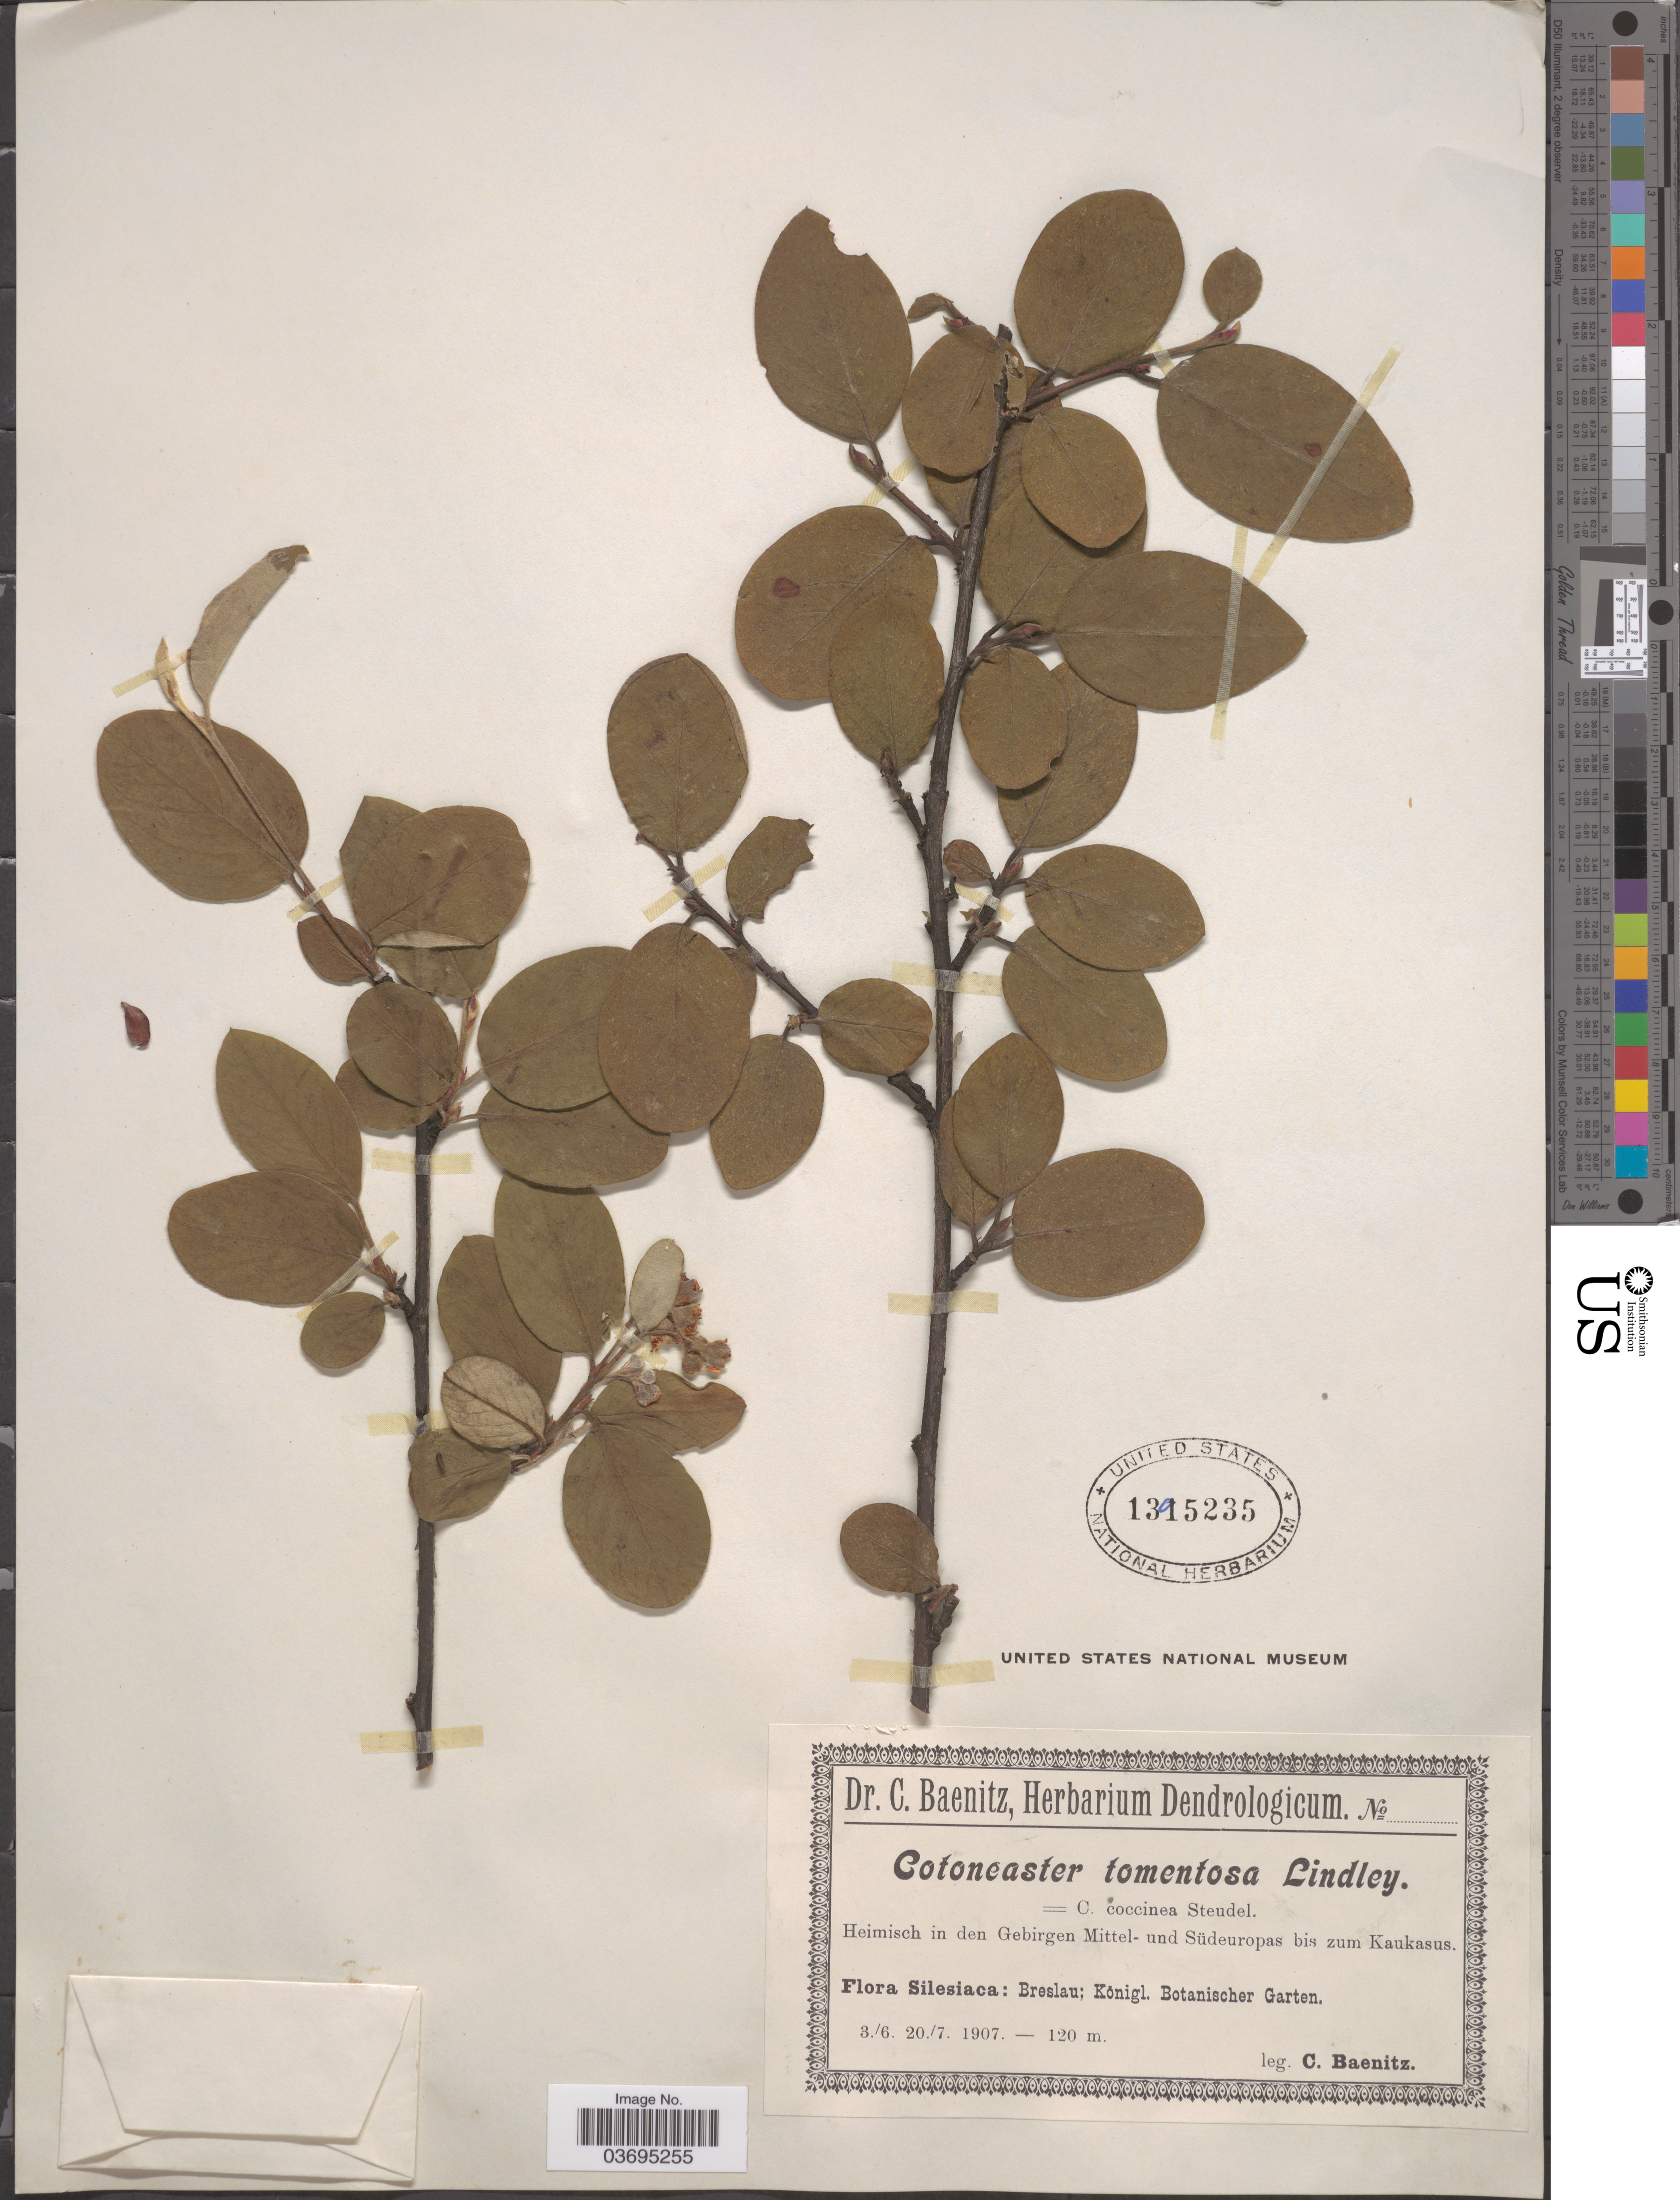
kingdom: Plantae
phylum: Tracheophyta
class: Magnoliopsida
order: Rosales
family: Rosaceae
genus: Cotoneaster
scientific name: Cotoneaster tomentosus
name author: (Aiton) Lindl.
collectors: C. G. Baenitz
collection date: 1907-06-03/1907-07-20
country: Poland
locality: Silesiaca: Breslau; Königl. Botanischer Garten.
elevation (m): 120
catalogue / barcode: US 1395235